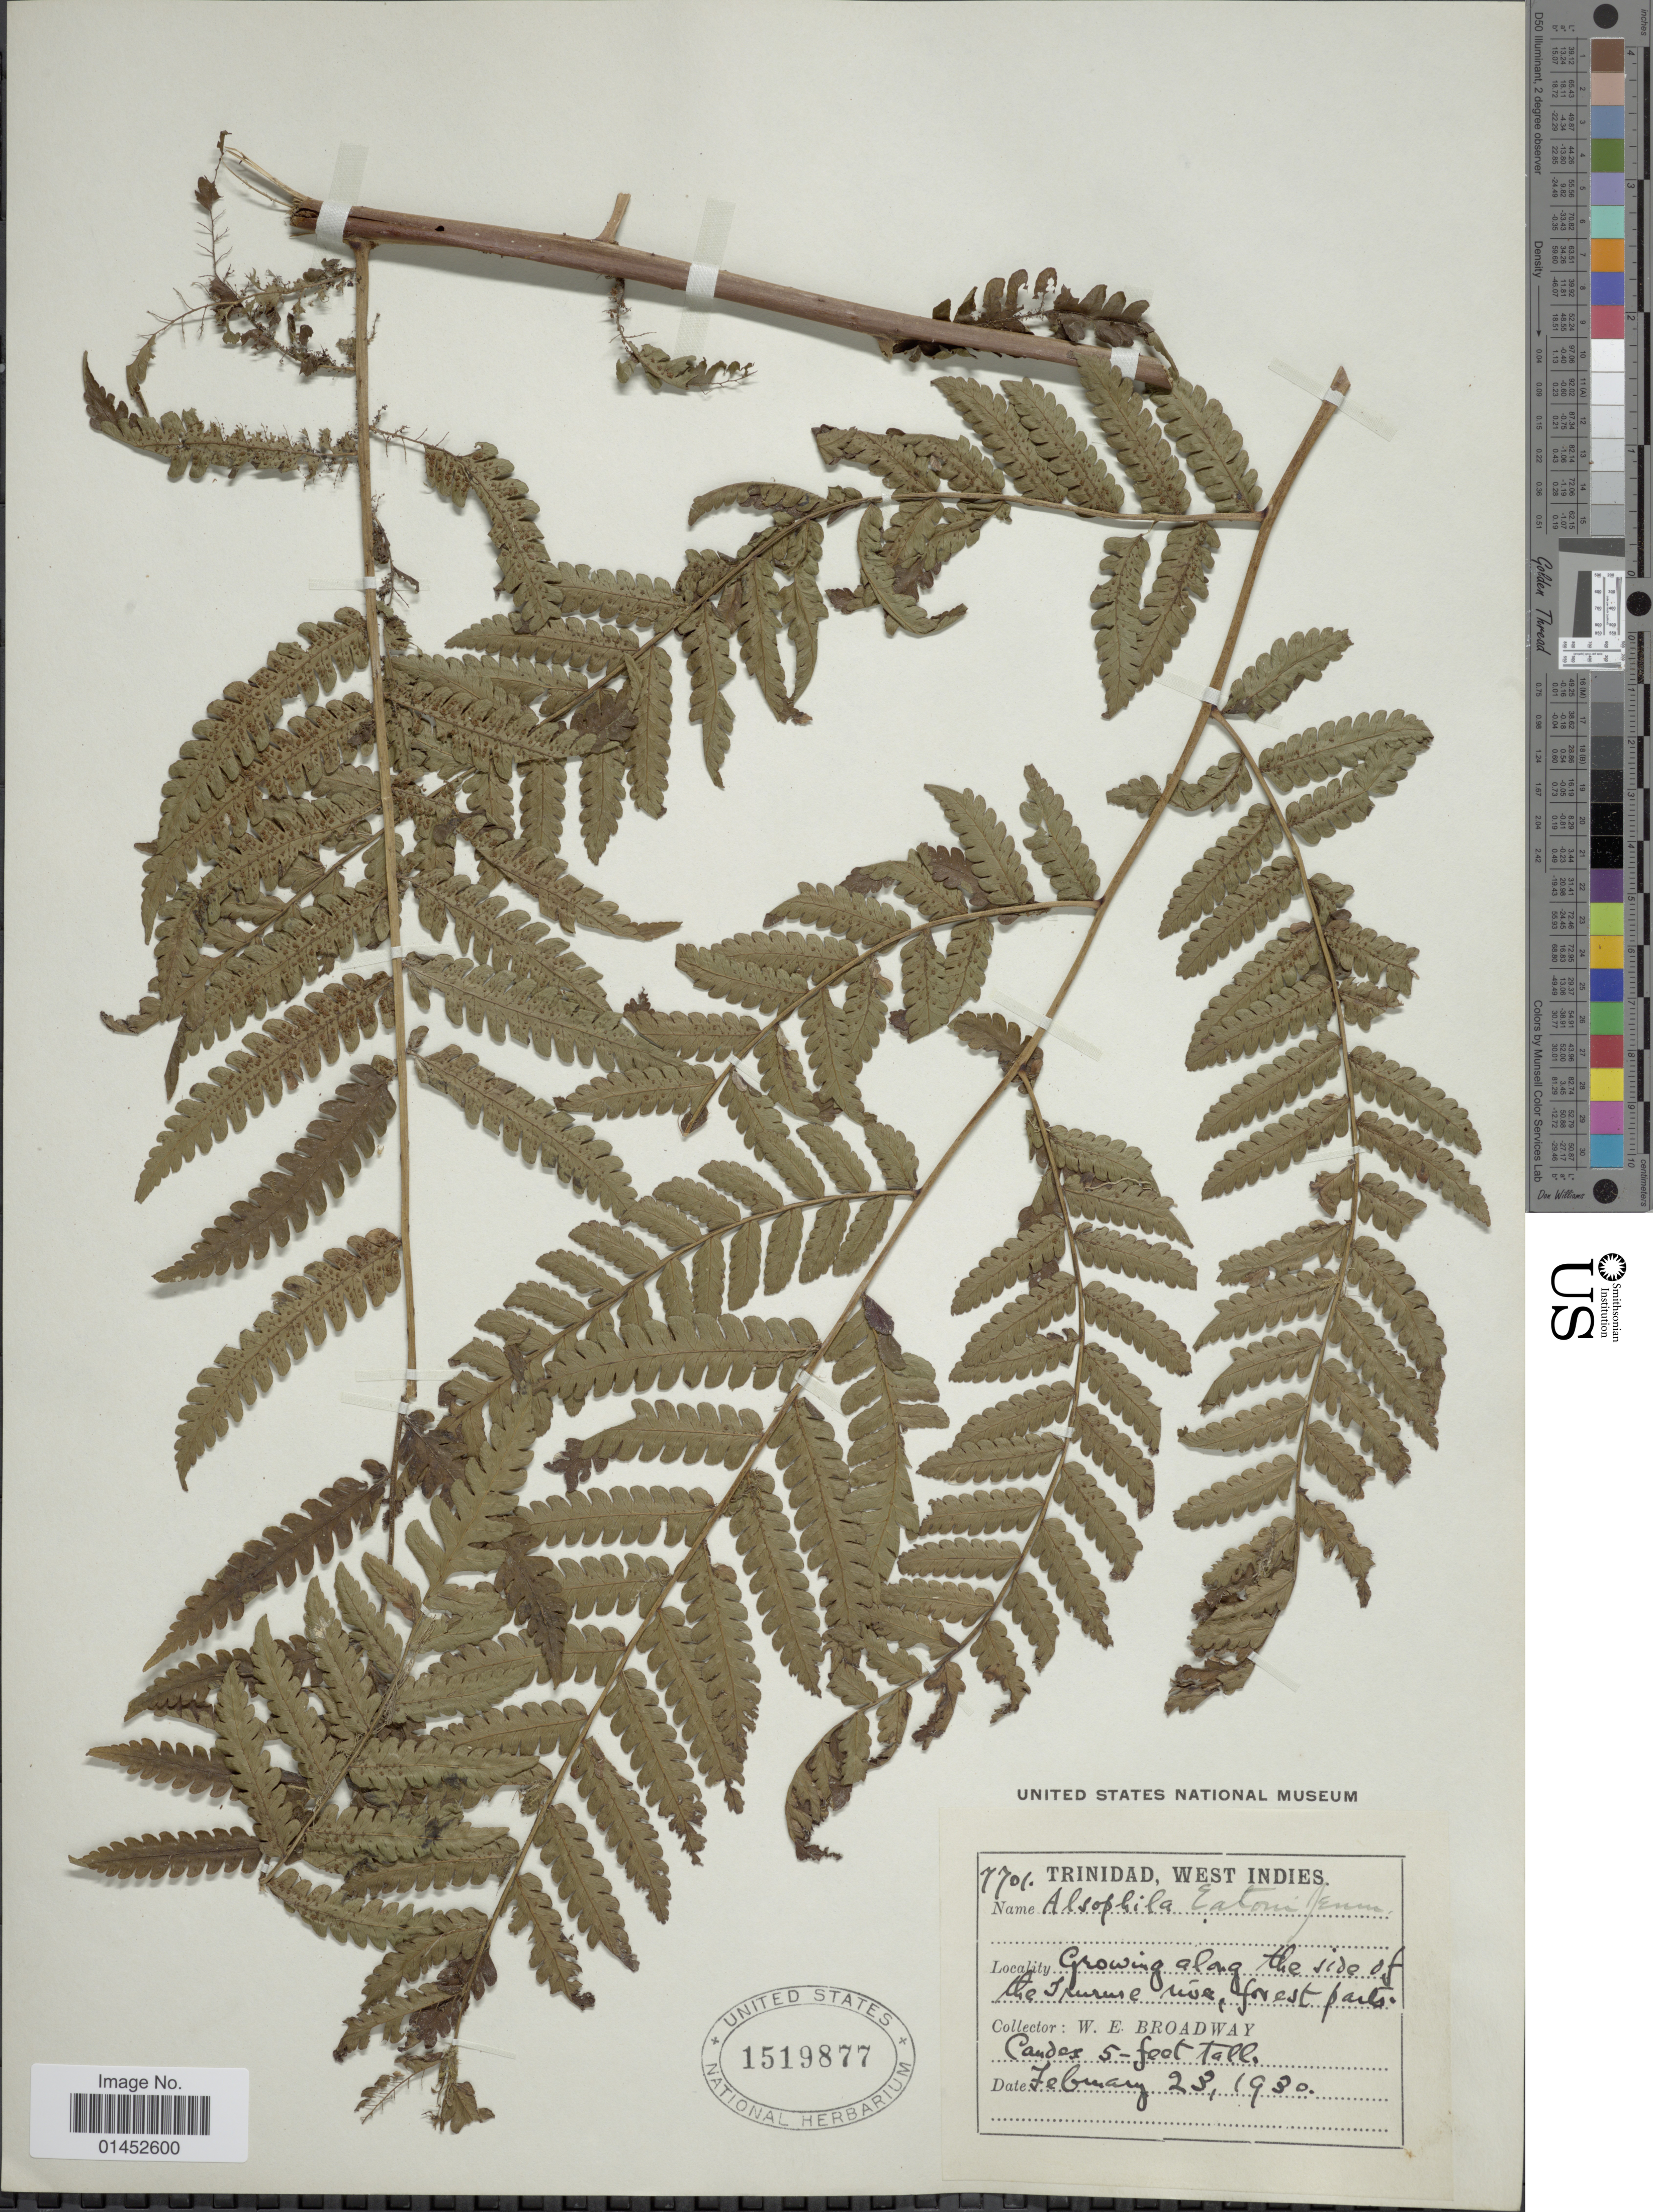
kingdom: Plantae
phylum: Tracheophyta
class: Polypodiopsida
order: Cyatheales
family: Cyatheaceae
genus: Cyathea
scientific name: Cyathea pungens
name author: (Willd.) Domin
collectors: W. E. Broadway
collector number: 7701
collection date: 1930-02-23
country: Trinidad and Tobago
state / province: Trinidad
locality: West Indies, Growing along the side of the Turure river, forest parts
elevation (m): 2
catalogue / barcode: US 1519877